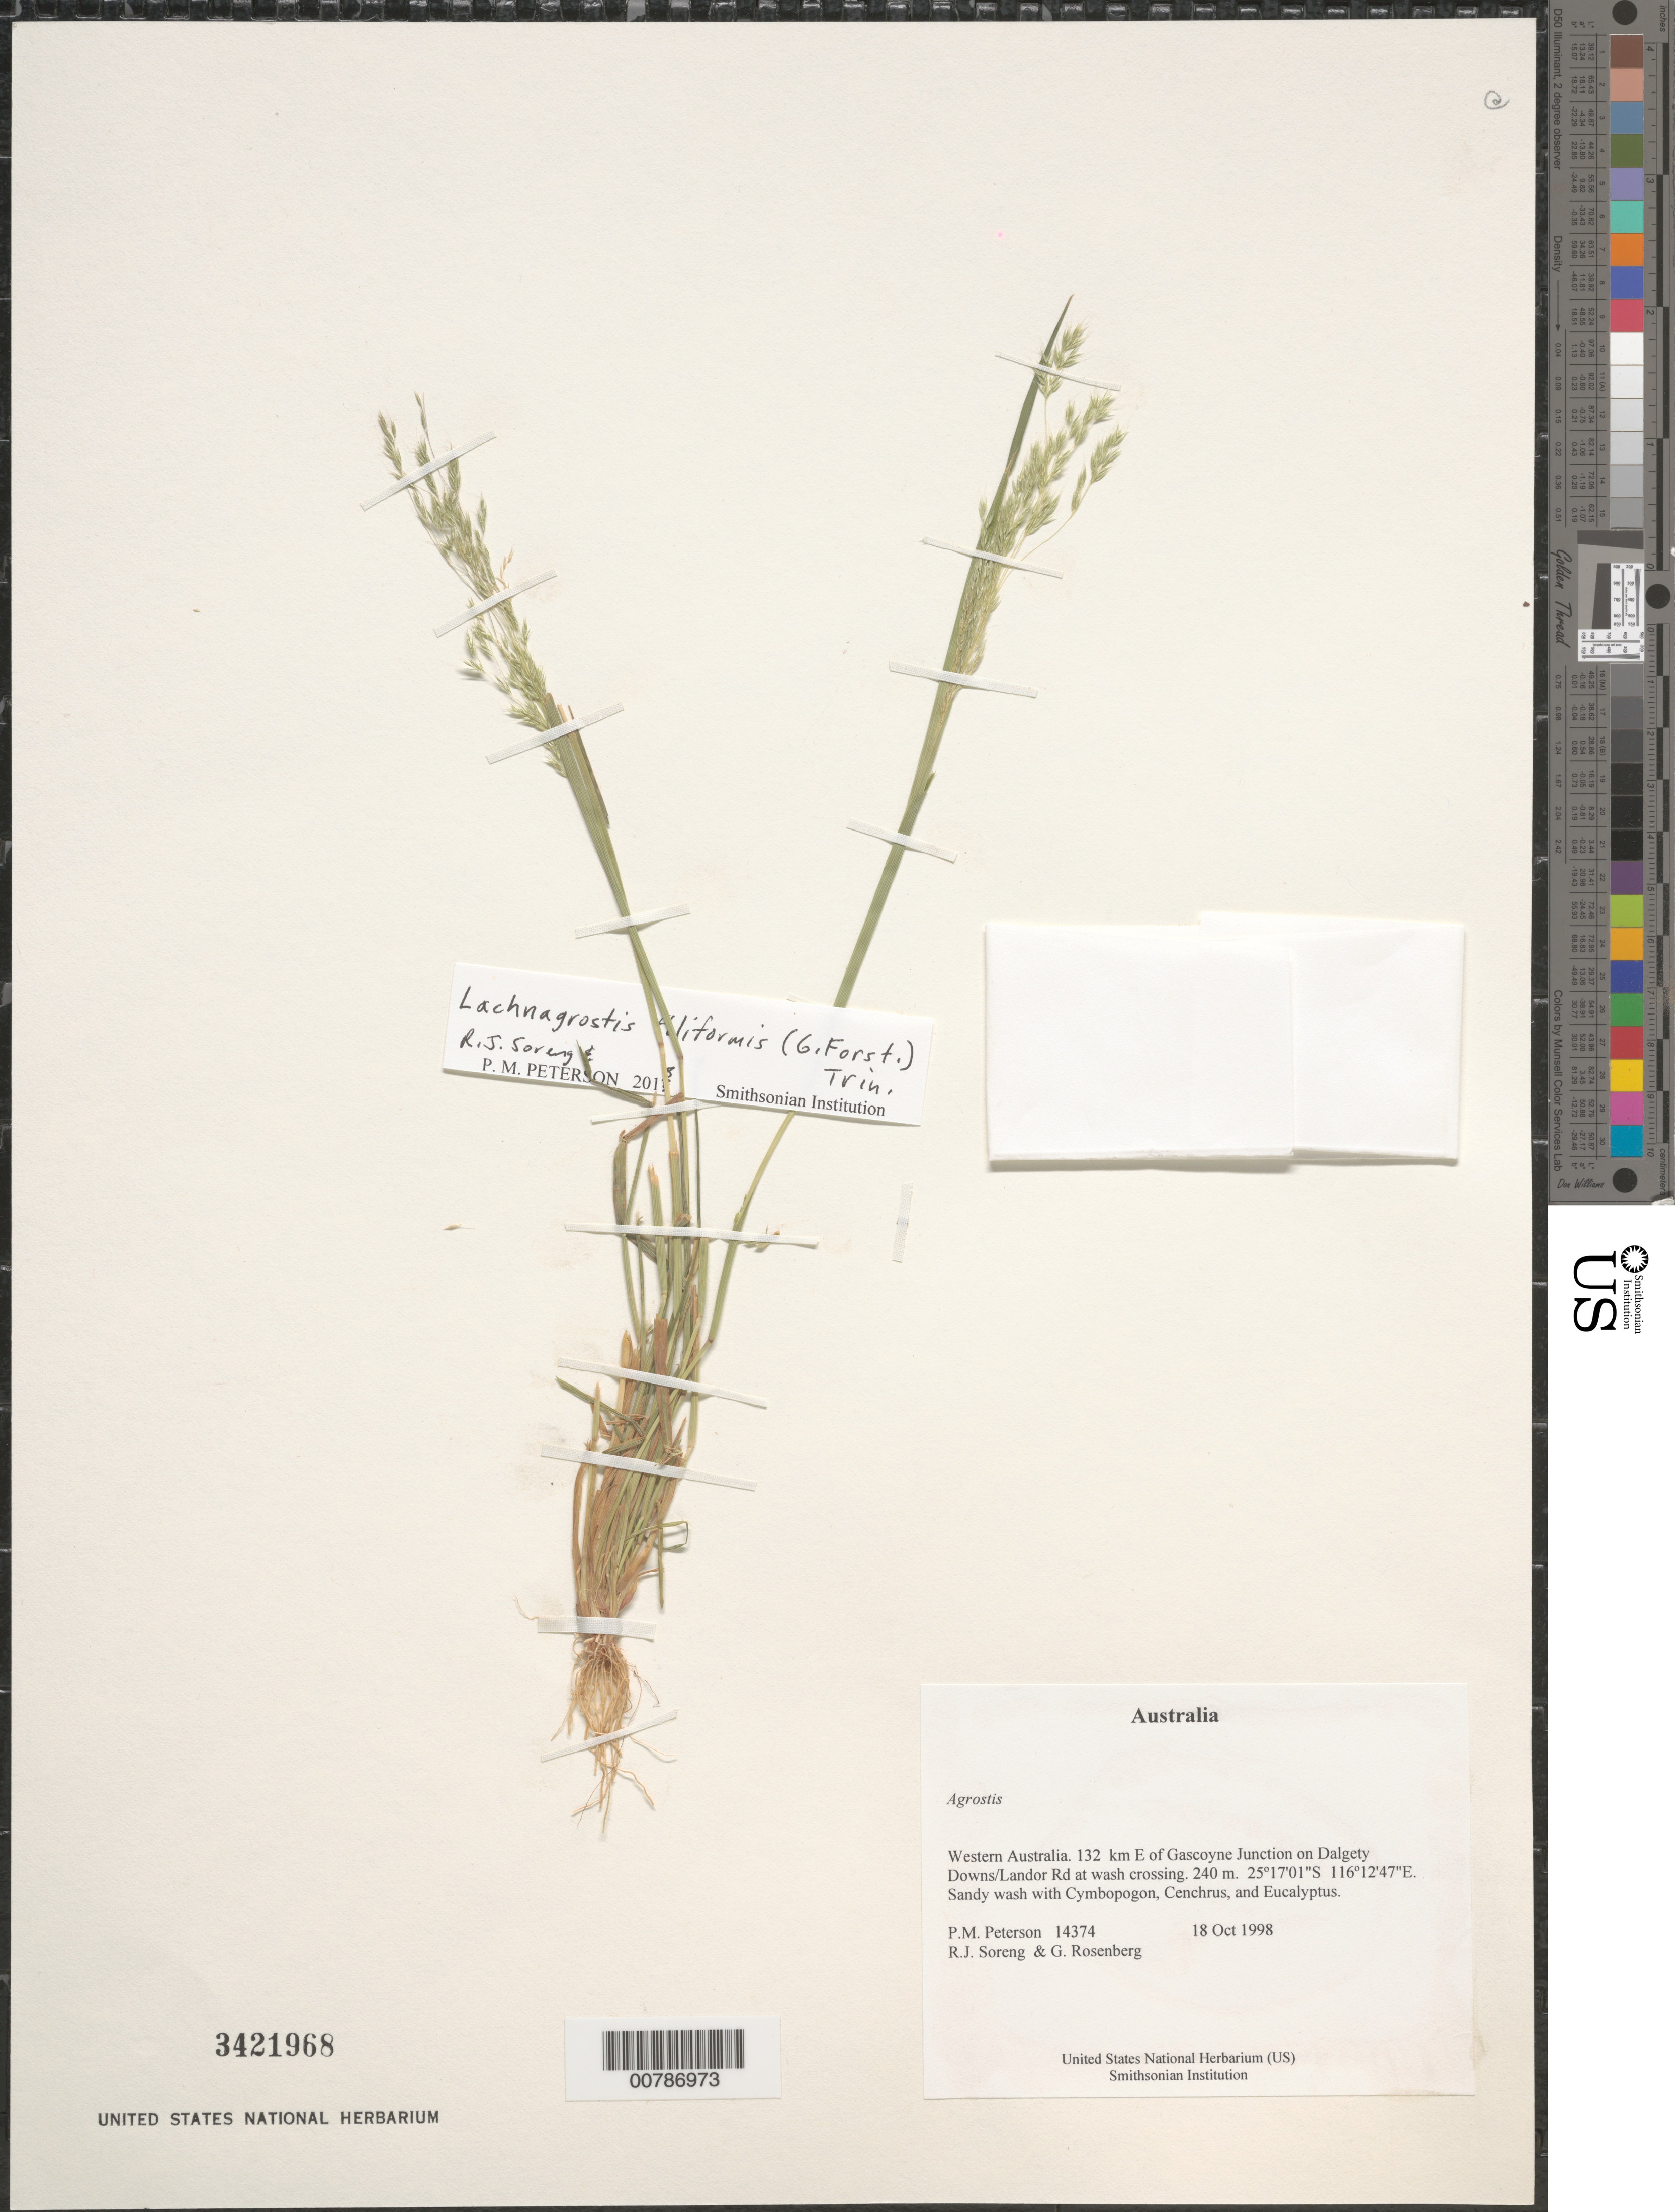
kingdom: Plantae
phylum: Tracheophyta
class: Liliopsida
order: Poales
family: Poaceae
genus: Agrostis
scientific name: Agrostis sp.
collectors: P. M. Peterson, R. J. Soreng & G. Rosenberg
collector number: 14374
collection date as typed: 18 Oct 1998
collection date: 1998-10-18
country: Australia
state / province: Western Australia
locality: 132 km E of Gascoyne Junction on Dalgety Downs/Landor Rd at wash crossing.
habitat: Sandy wash with Cymbopogon, Cenchrus, and Eucalyptus.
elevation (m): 240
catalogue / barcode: US 3421968